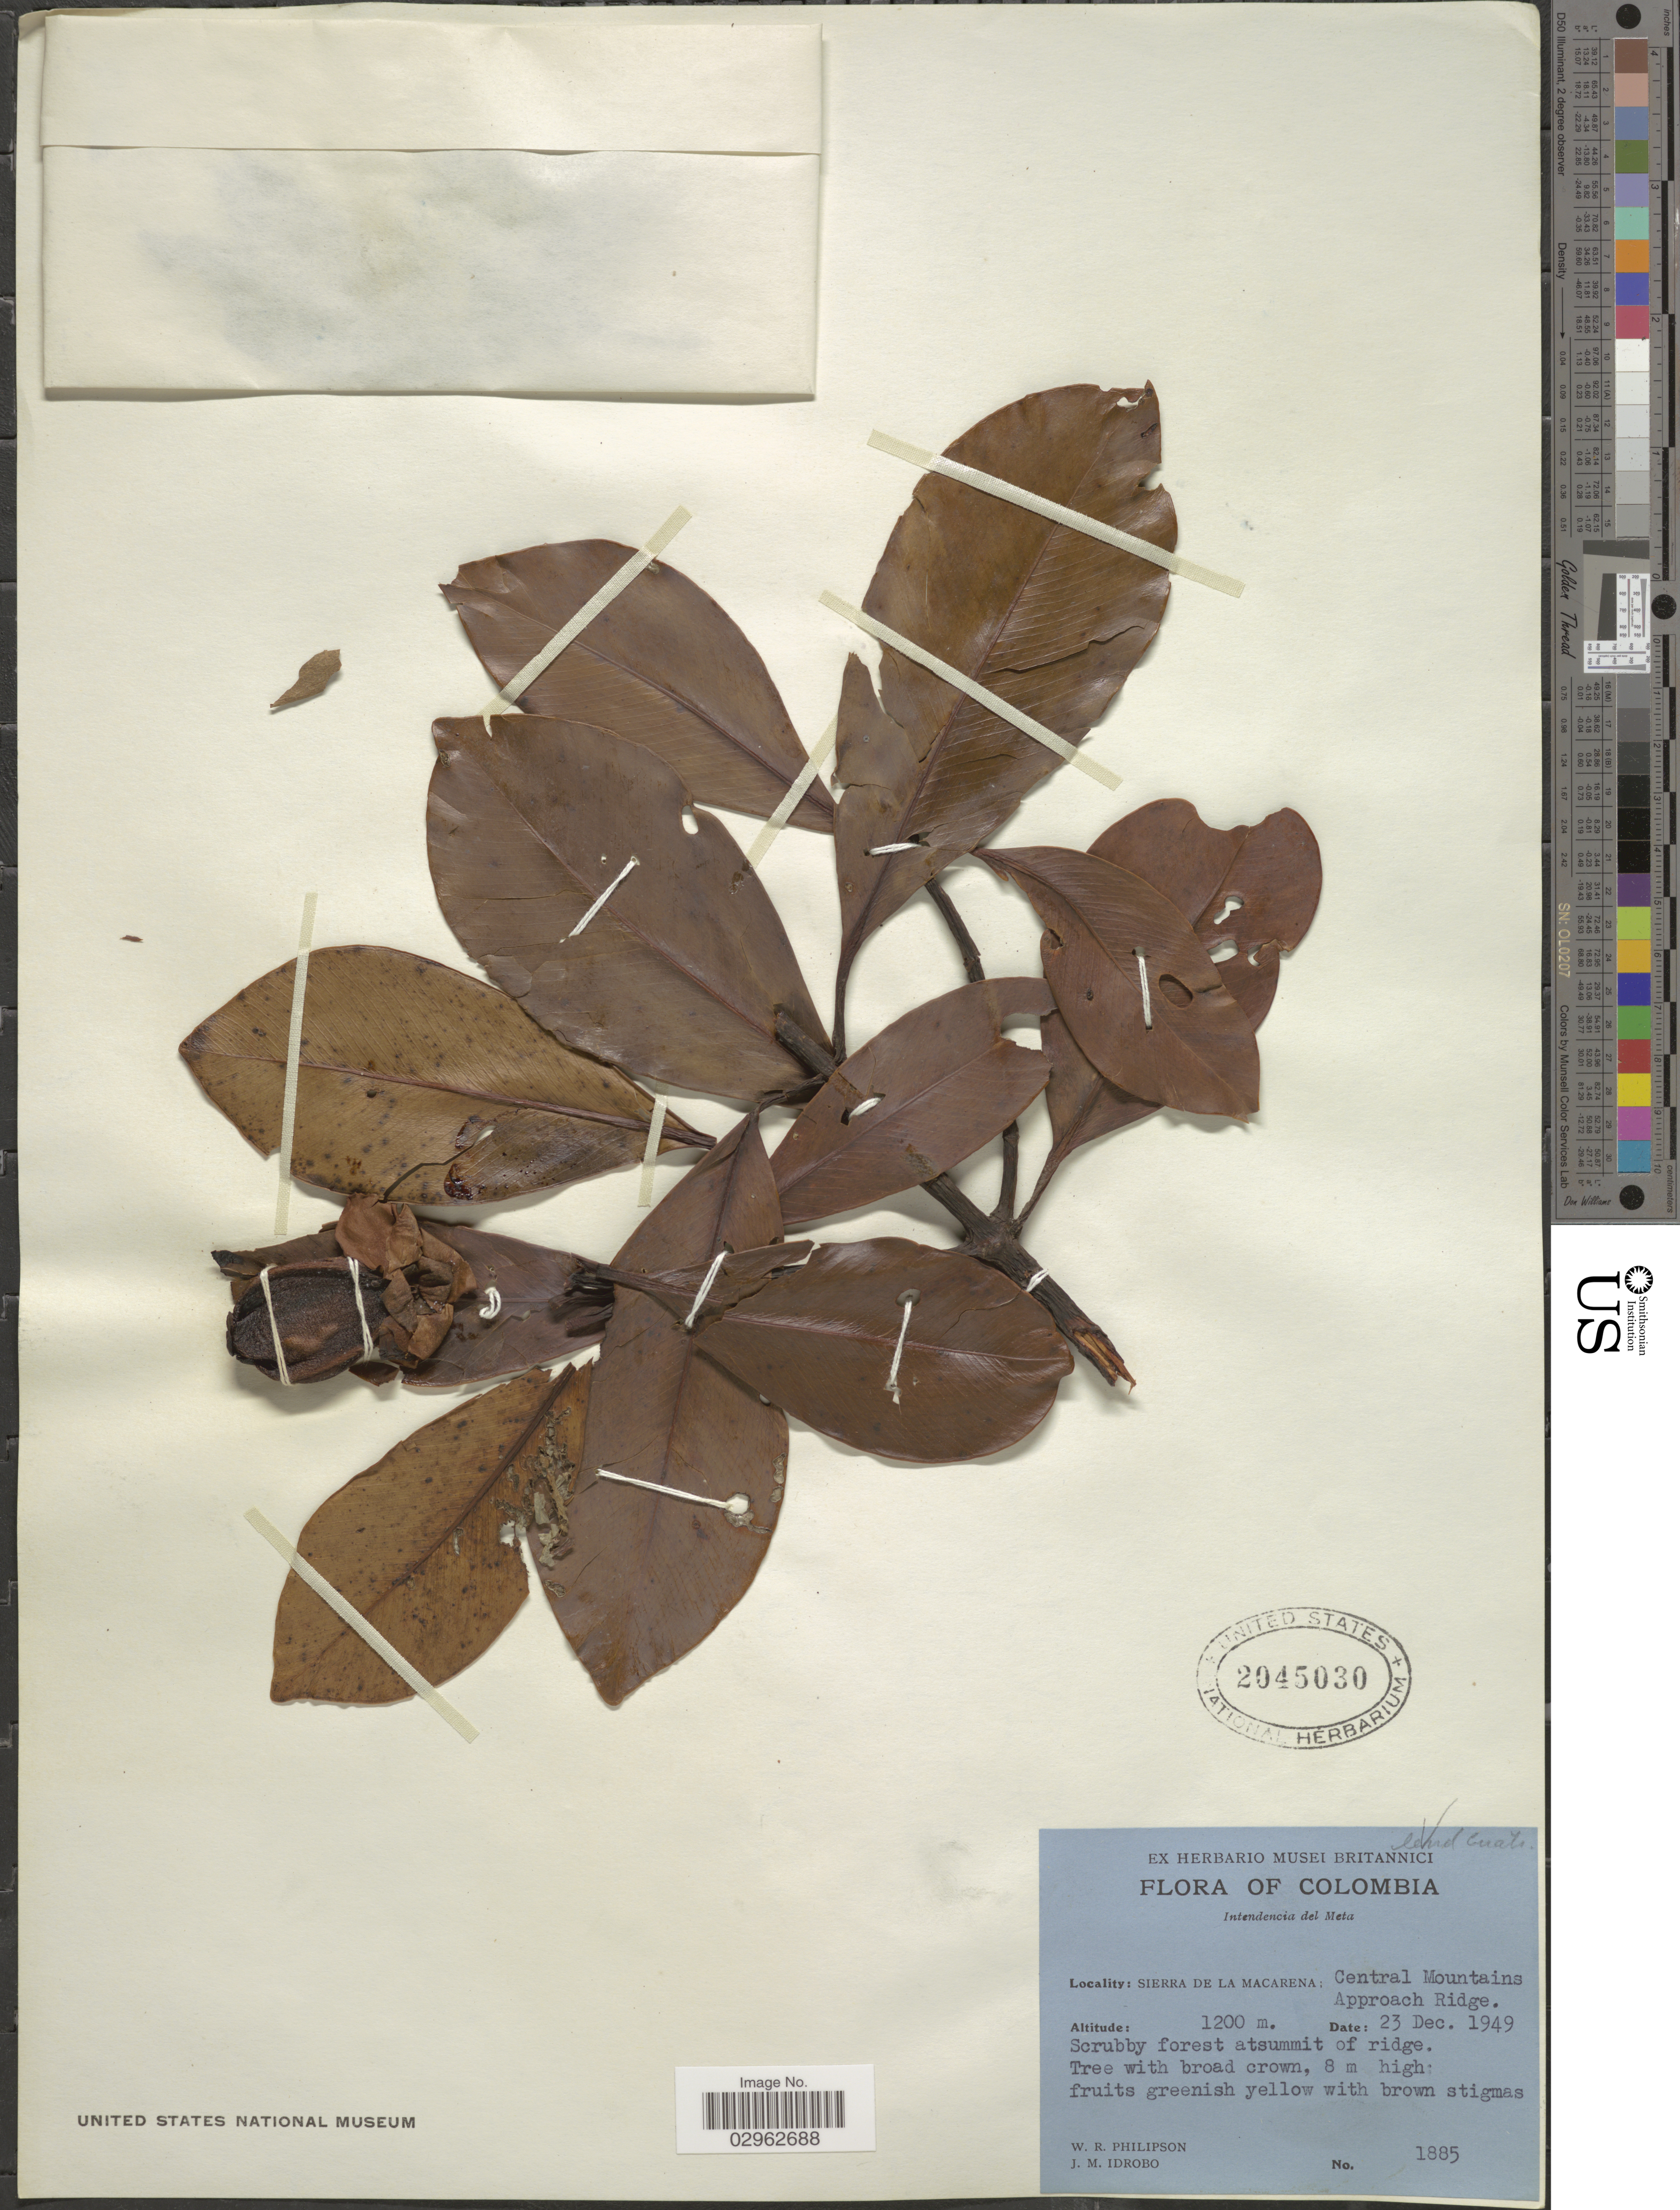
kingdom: Plantae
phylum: Tracheophyta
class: Magnoliopsida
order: Malpighiales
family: Clusiaceae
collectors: W. R. Philipson & J. M. Idrobo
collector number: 1885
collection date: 1949-12-23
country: Colombia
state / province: Meta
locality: Intendencia del Meta, Sierra De La Macarena: Central Mountains, Approach Ridge.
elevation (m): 1200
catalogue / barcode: US 2045030